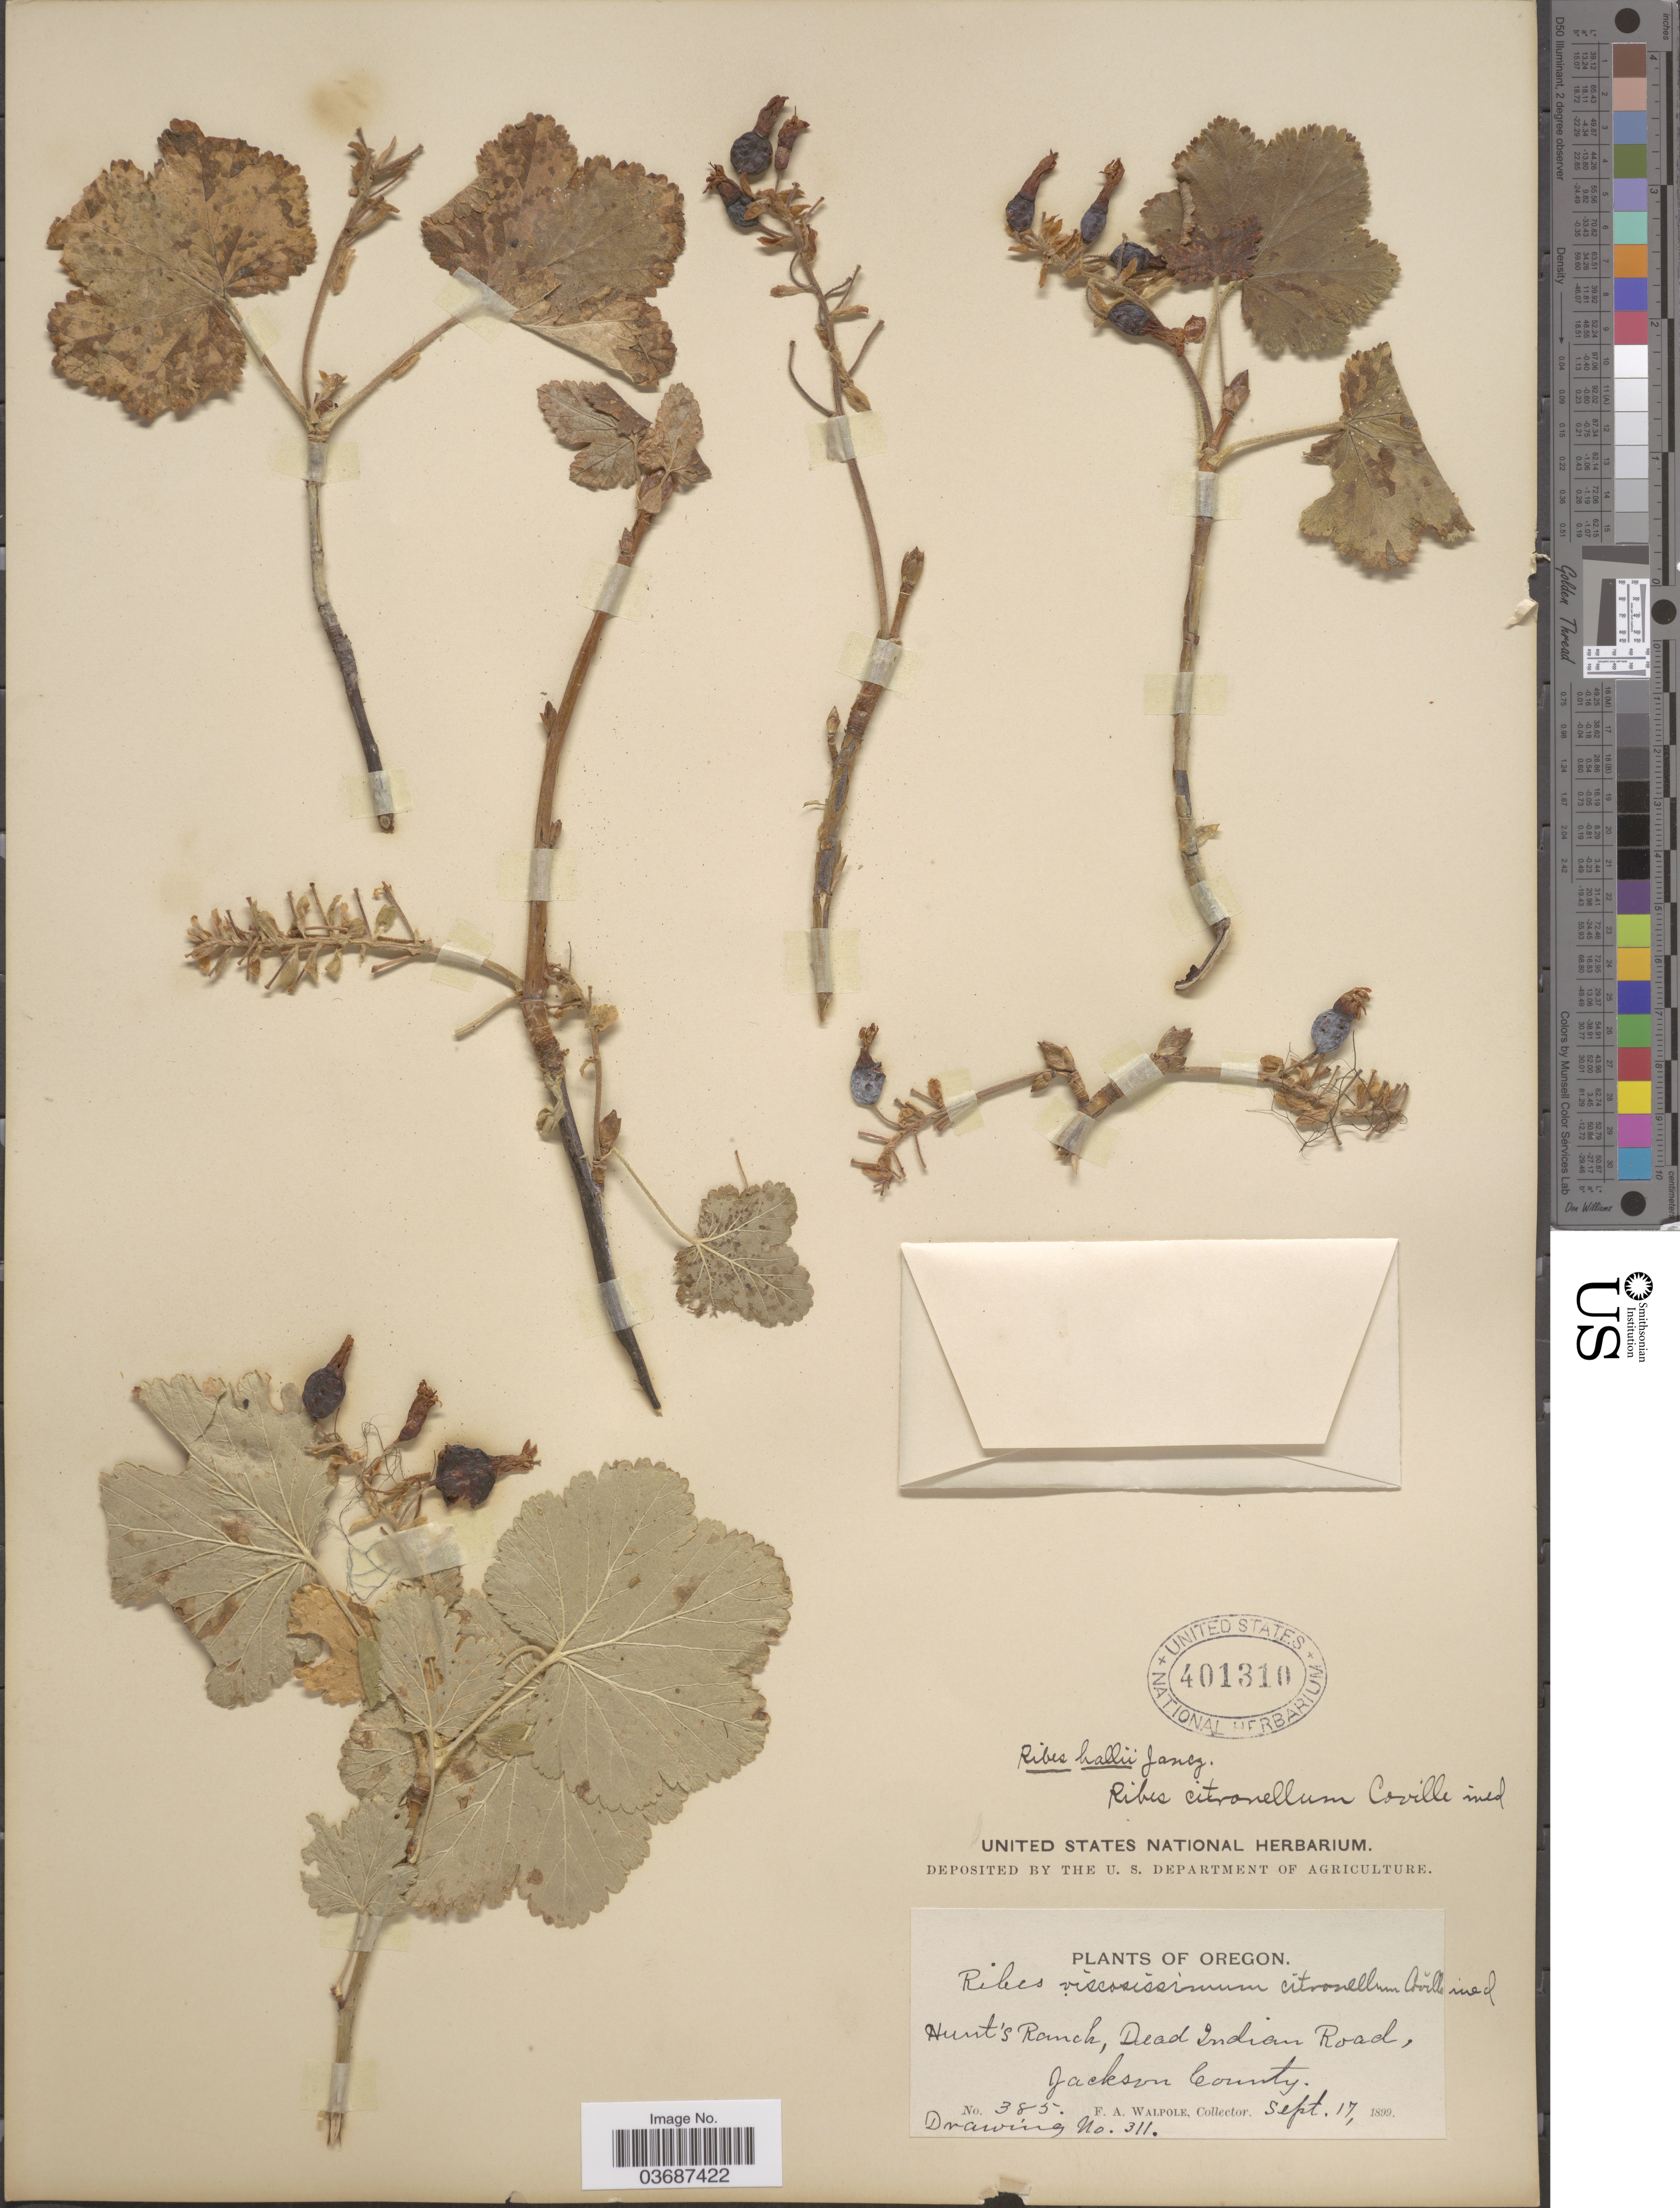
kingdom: Plantae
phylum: Tracheophyta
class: Magnoliopsida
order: Saxifragales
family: Grossulariaceae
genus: Ribes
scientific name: Ribes hallii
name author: Jancz.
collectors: F. Walpole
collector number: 385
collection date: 1899-09-17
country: United States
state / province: Oregon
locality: Hunt's Ranch, Dead Indian Road, Jackson County.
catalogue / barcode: US 401310